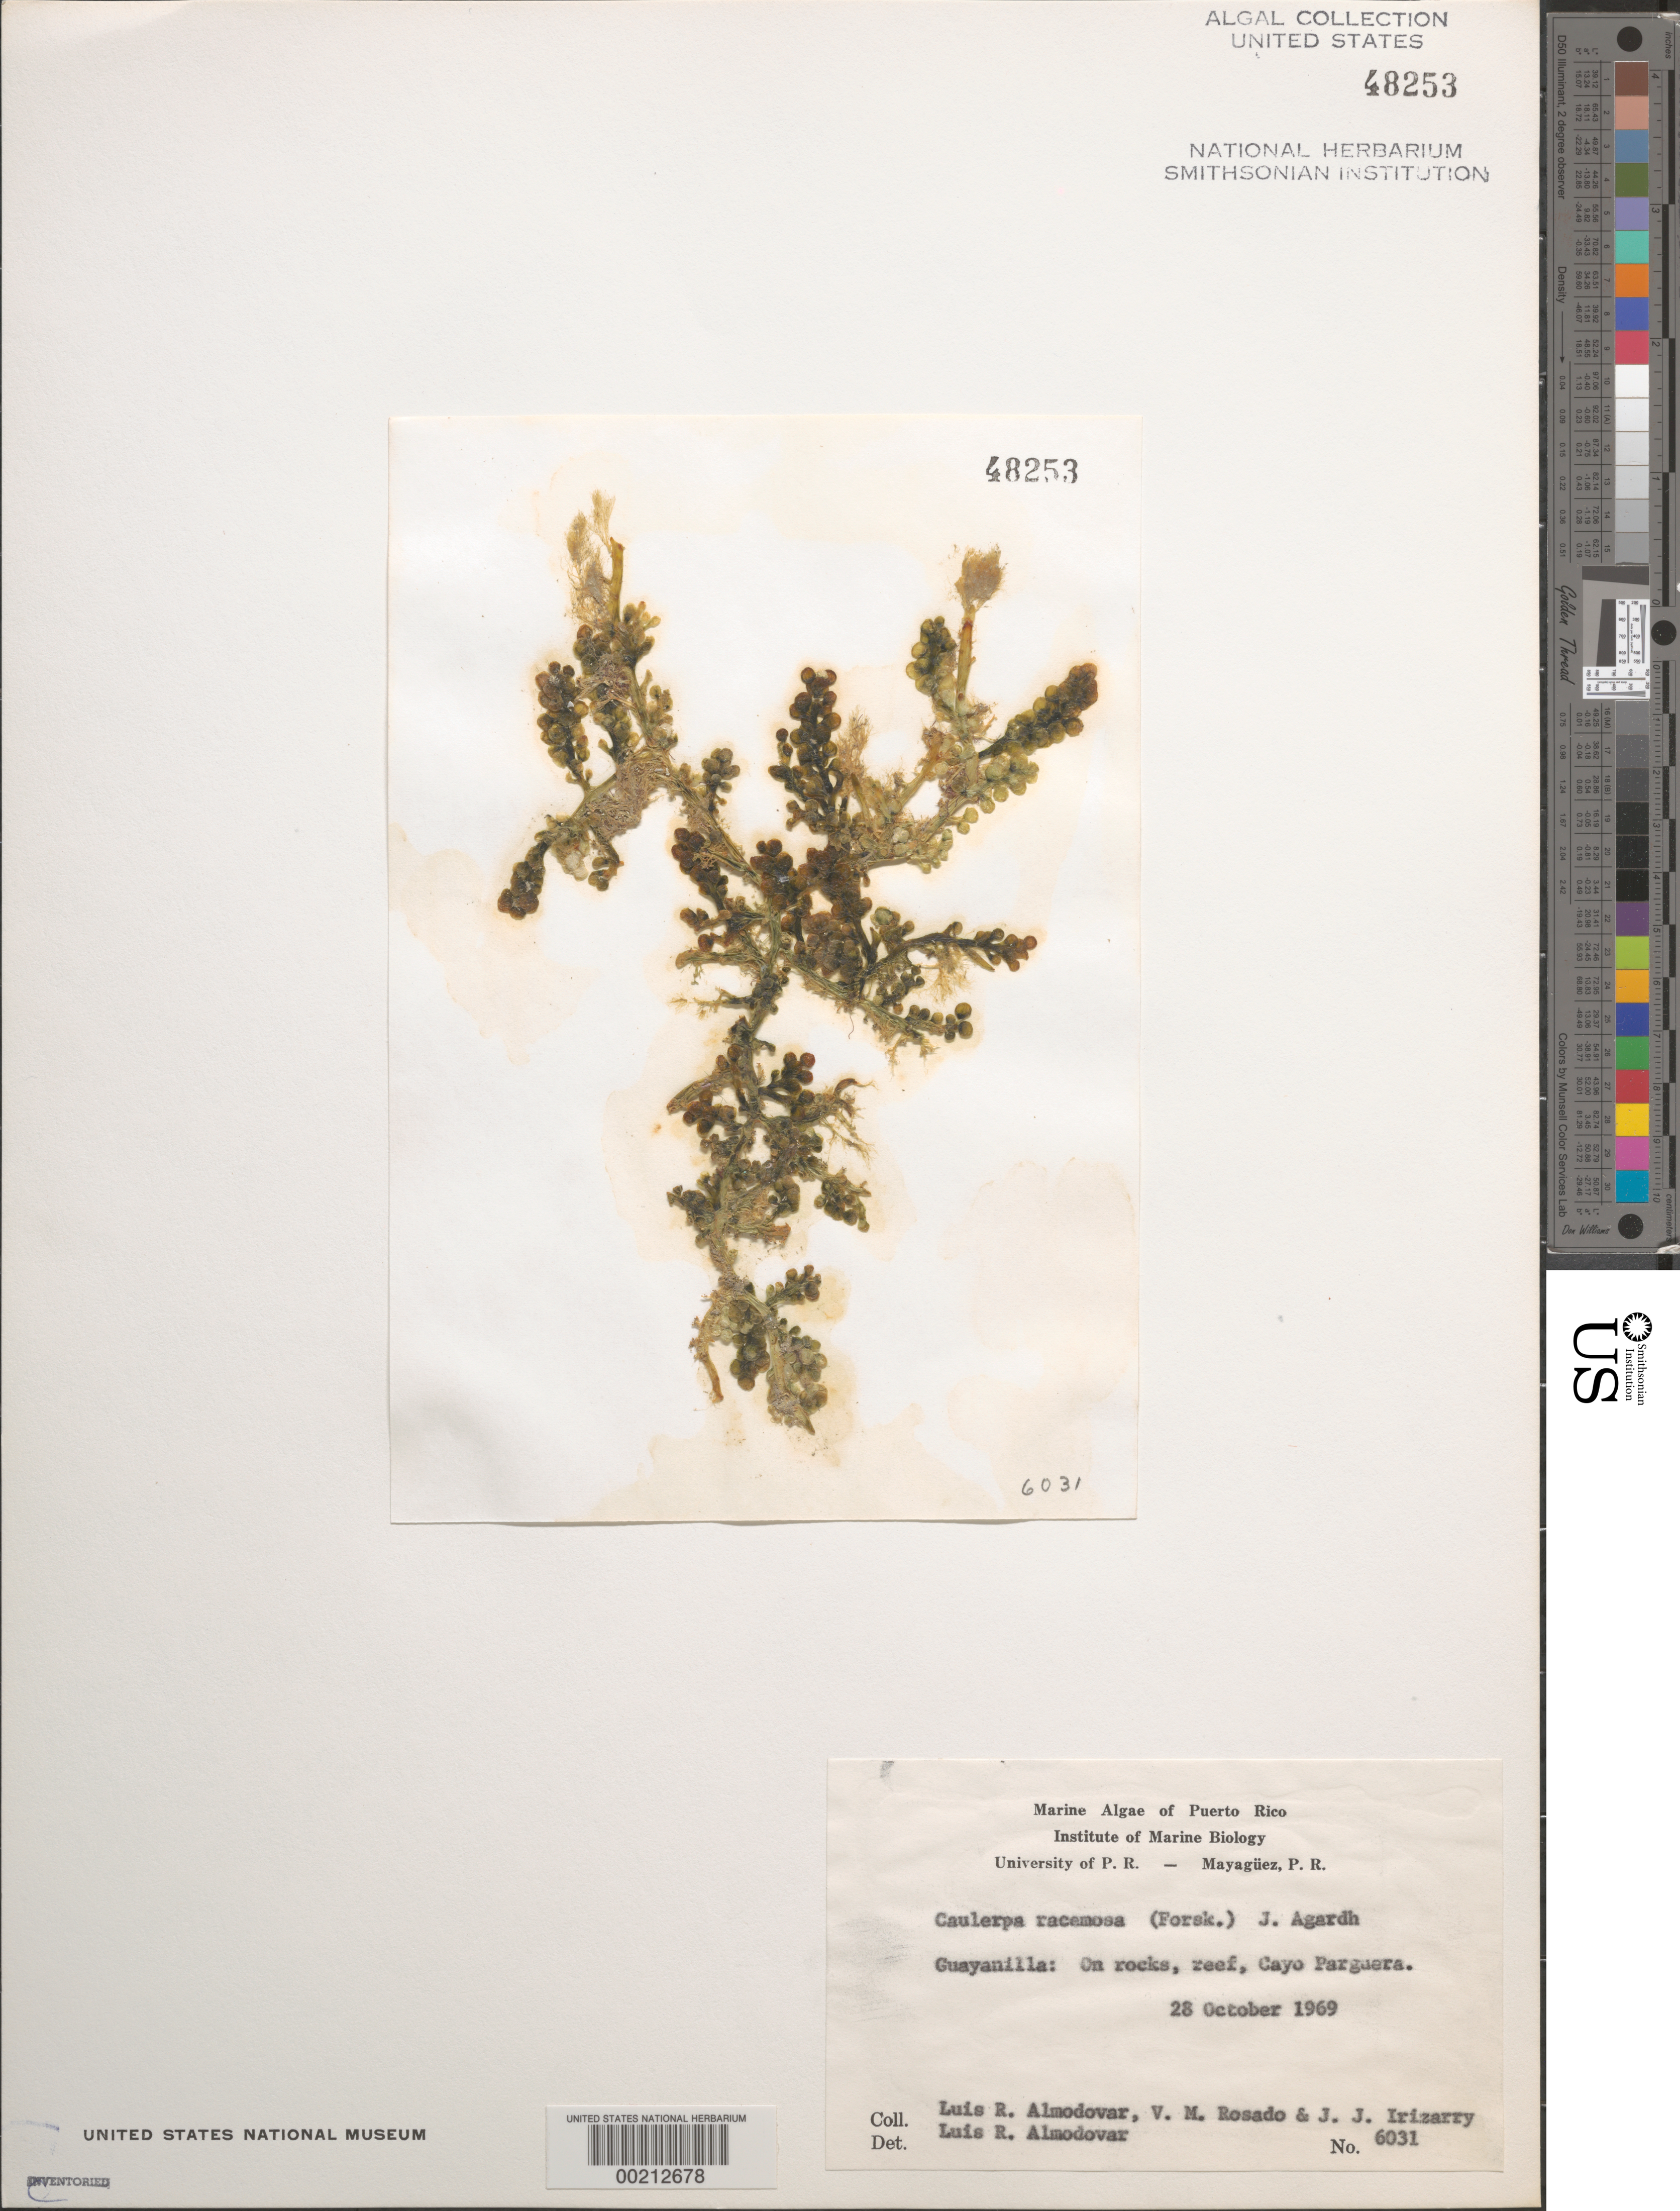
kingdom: Plantae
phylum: Chlorophyta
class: Ulvophyceae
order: Bryopsidales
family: Caulerpaceae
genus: Caulerpa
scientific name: Caulerpa racemosa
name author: (Forssk.) J. Agardh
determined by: Almodovar, L. R.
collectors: L. Almodovar, V. Rosado & J. Irizarry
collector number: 6031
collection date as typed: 28 Oct 1969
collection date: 1969-10-28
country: Puerto Rico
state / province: Guayanilla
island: Cayo Parguera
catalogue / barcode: US 48253